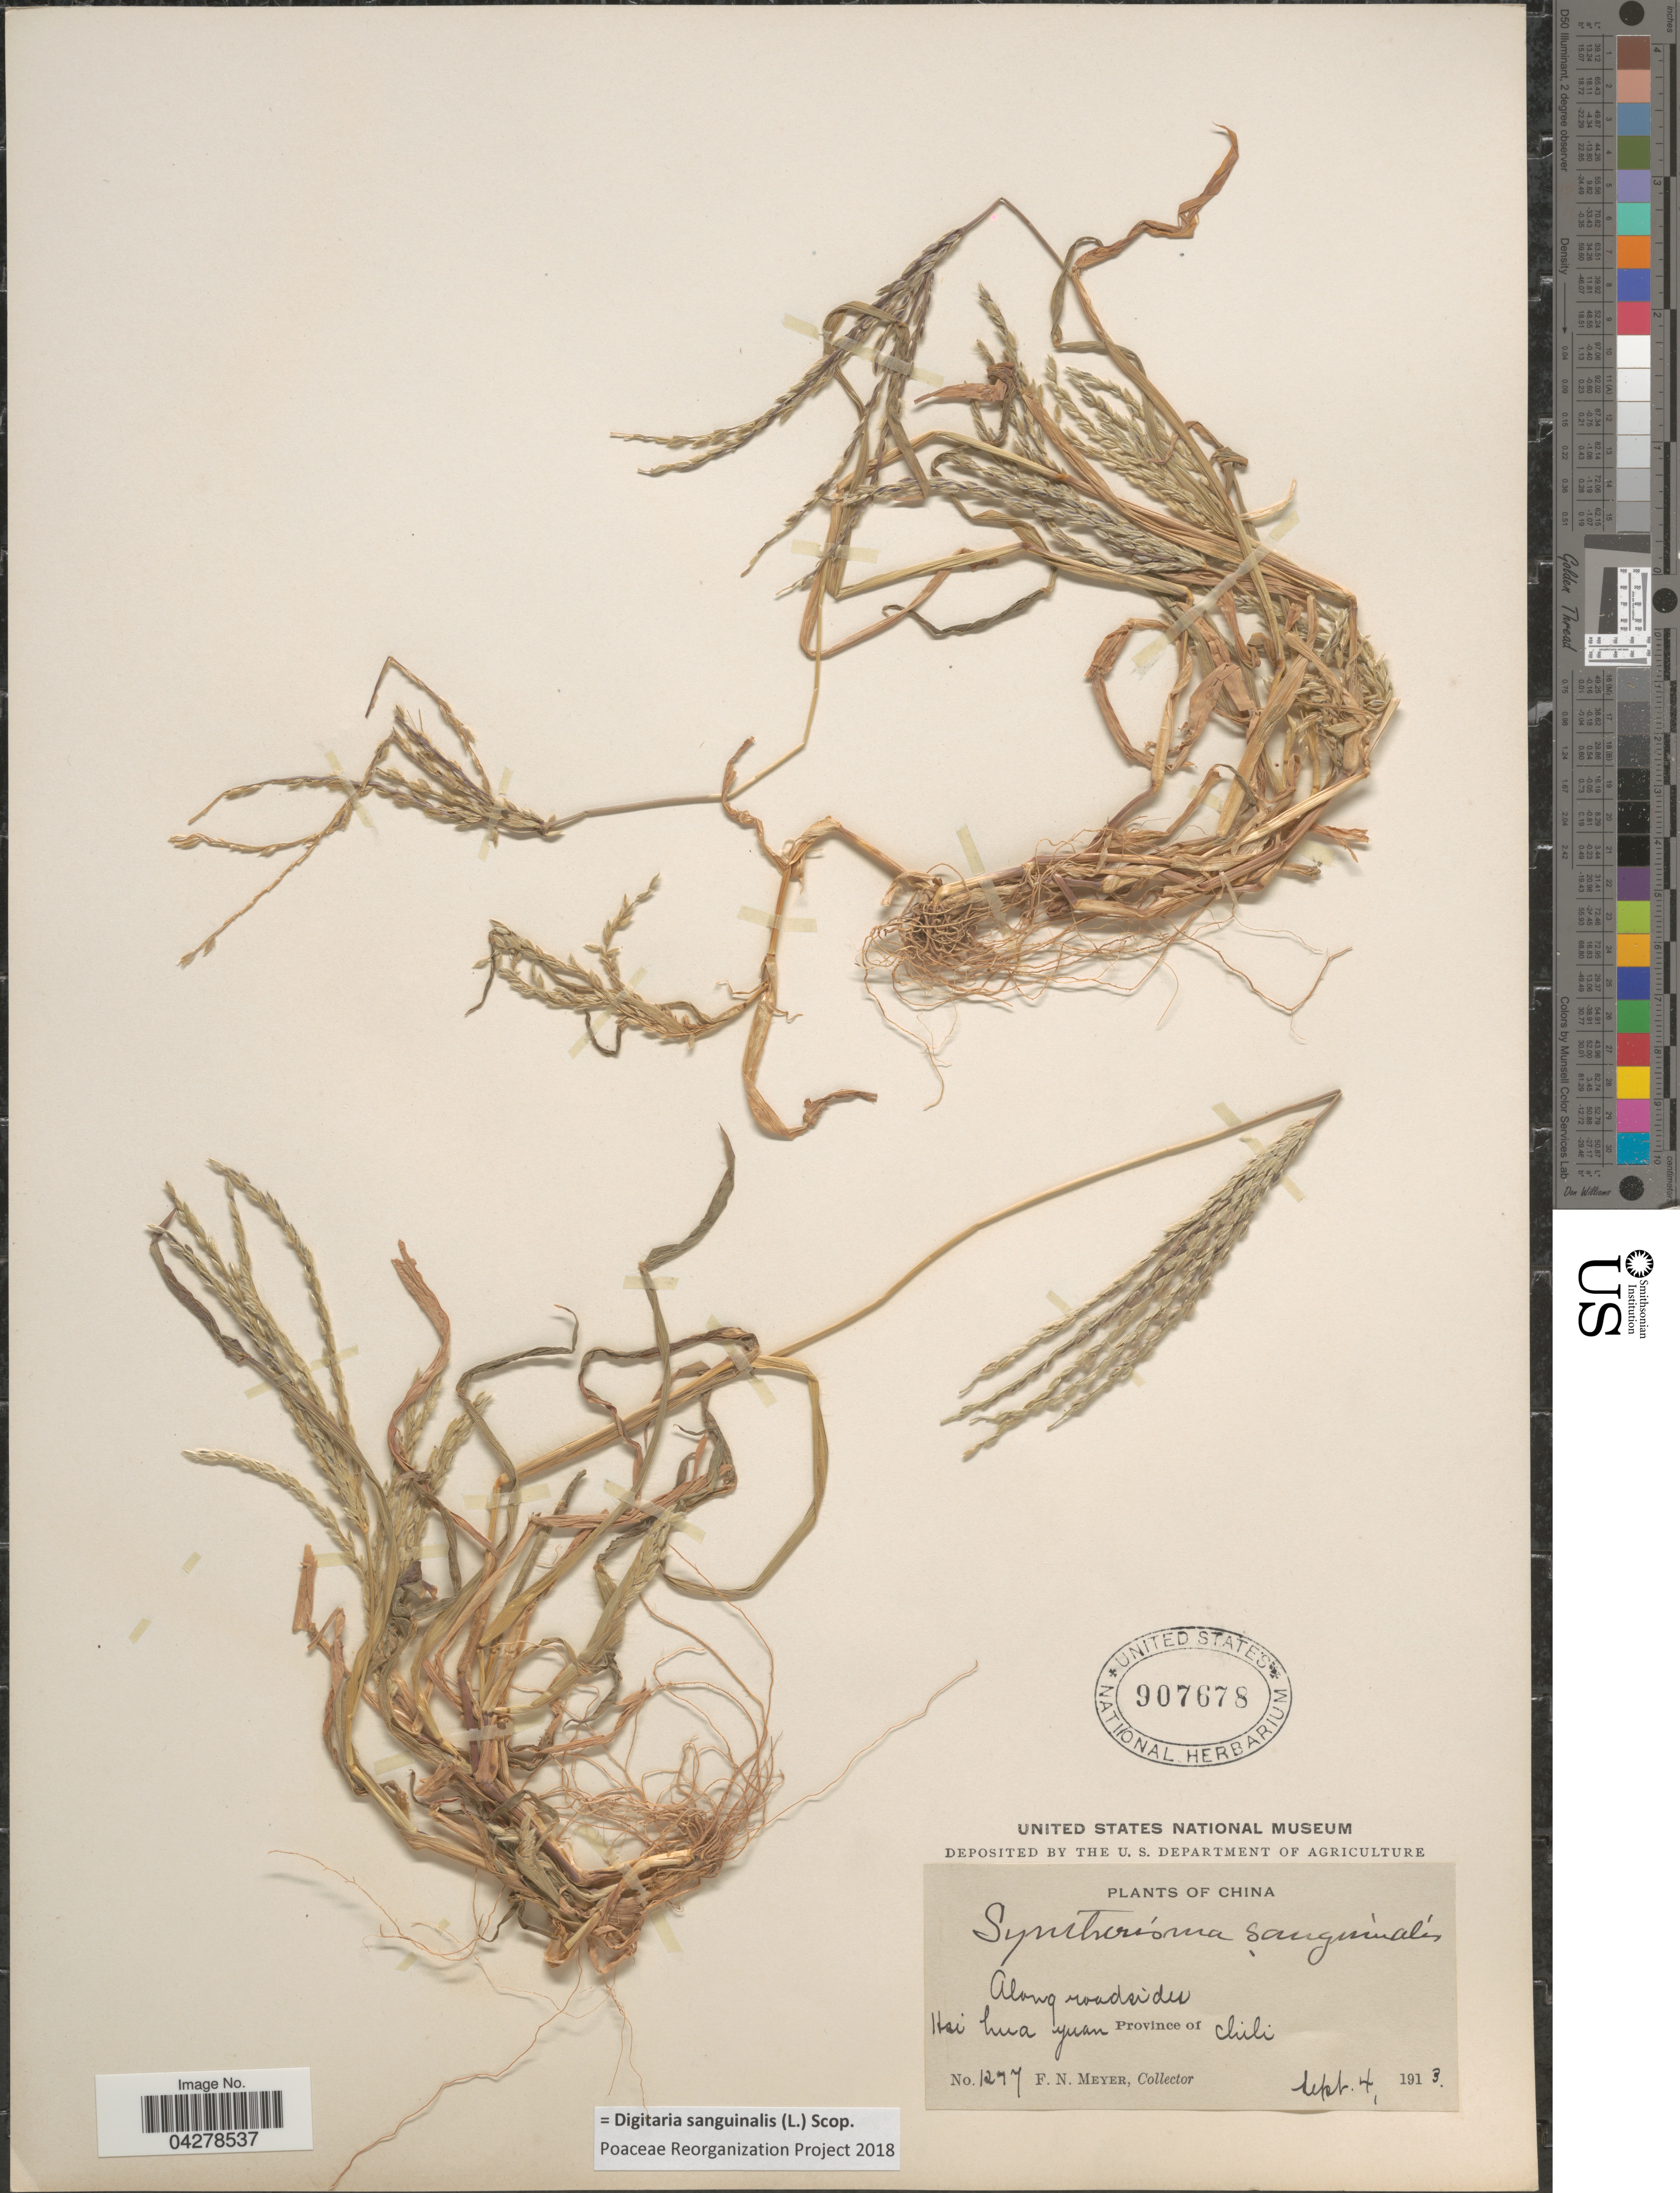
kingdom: Plantae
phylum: Tracheophyta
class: Liliopsida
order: Poales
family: Poaceae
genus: Digitaria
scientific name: Digitaria sanguinalis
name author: (L.) Scop.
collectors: F. N. Meyer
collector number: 1277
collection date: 1913-09-04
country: China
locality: Along roadsides. Hsi hua yuan. Province of Chili.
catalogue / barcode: US 907678